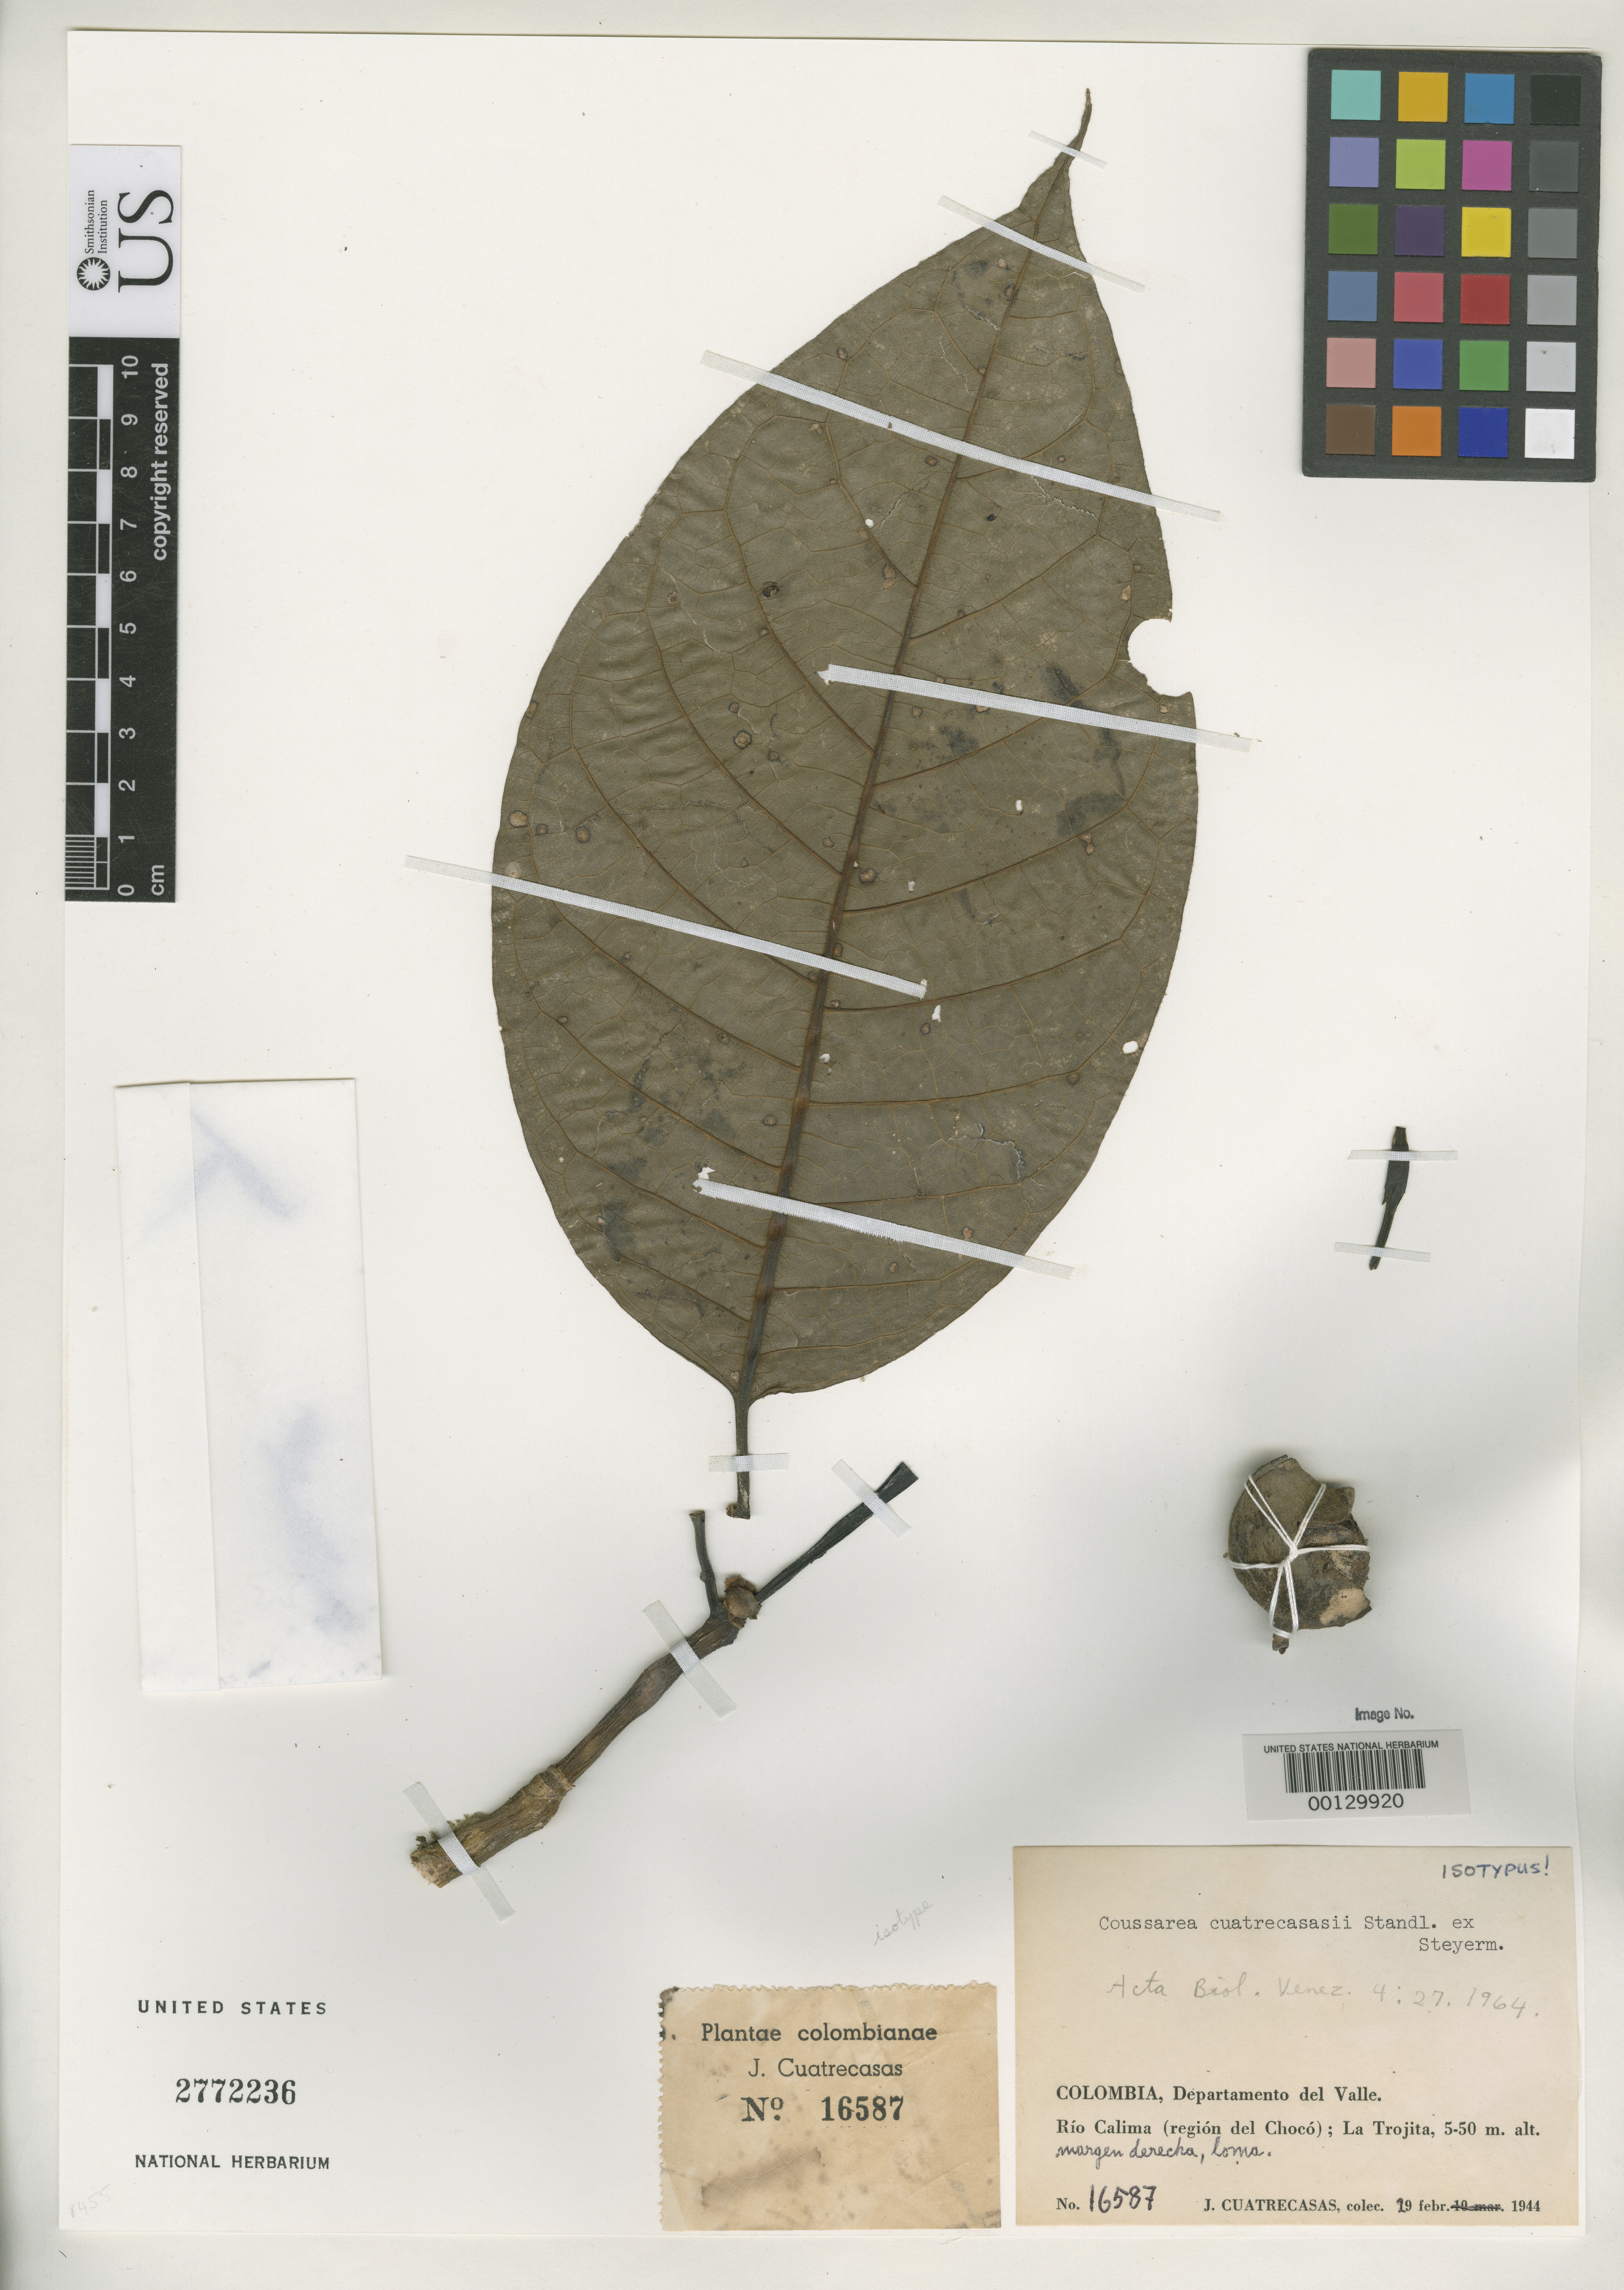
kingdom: Plantae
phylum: Tracheophyta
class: Magnoliopsida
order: Gentianales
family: Rubiaceae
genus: Coussarea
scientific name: Coussarea cuatrecasasii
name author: Standl. ex Steyerm.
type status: Isotype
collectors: J. Cuatrecasas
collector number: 16587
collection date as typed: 19 Feb 1944 to 10 Mar 1944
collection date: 1944-02-19/1944-03-10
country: Colombia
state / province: Valle del Cauca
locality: Rio Calima, La Tojita.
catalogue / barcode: US 2772236